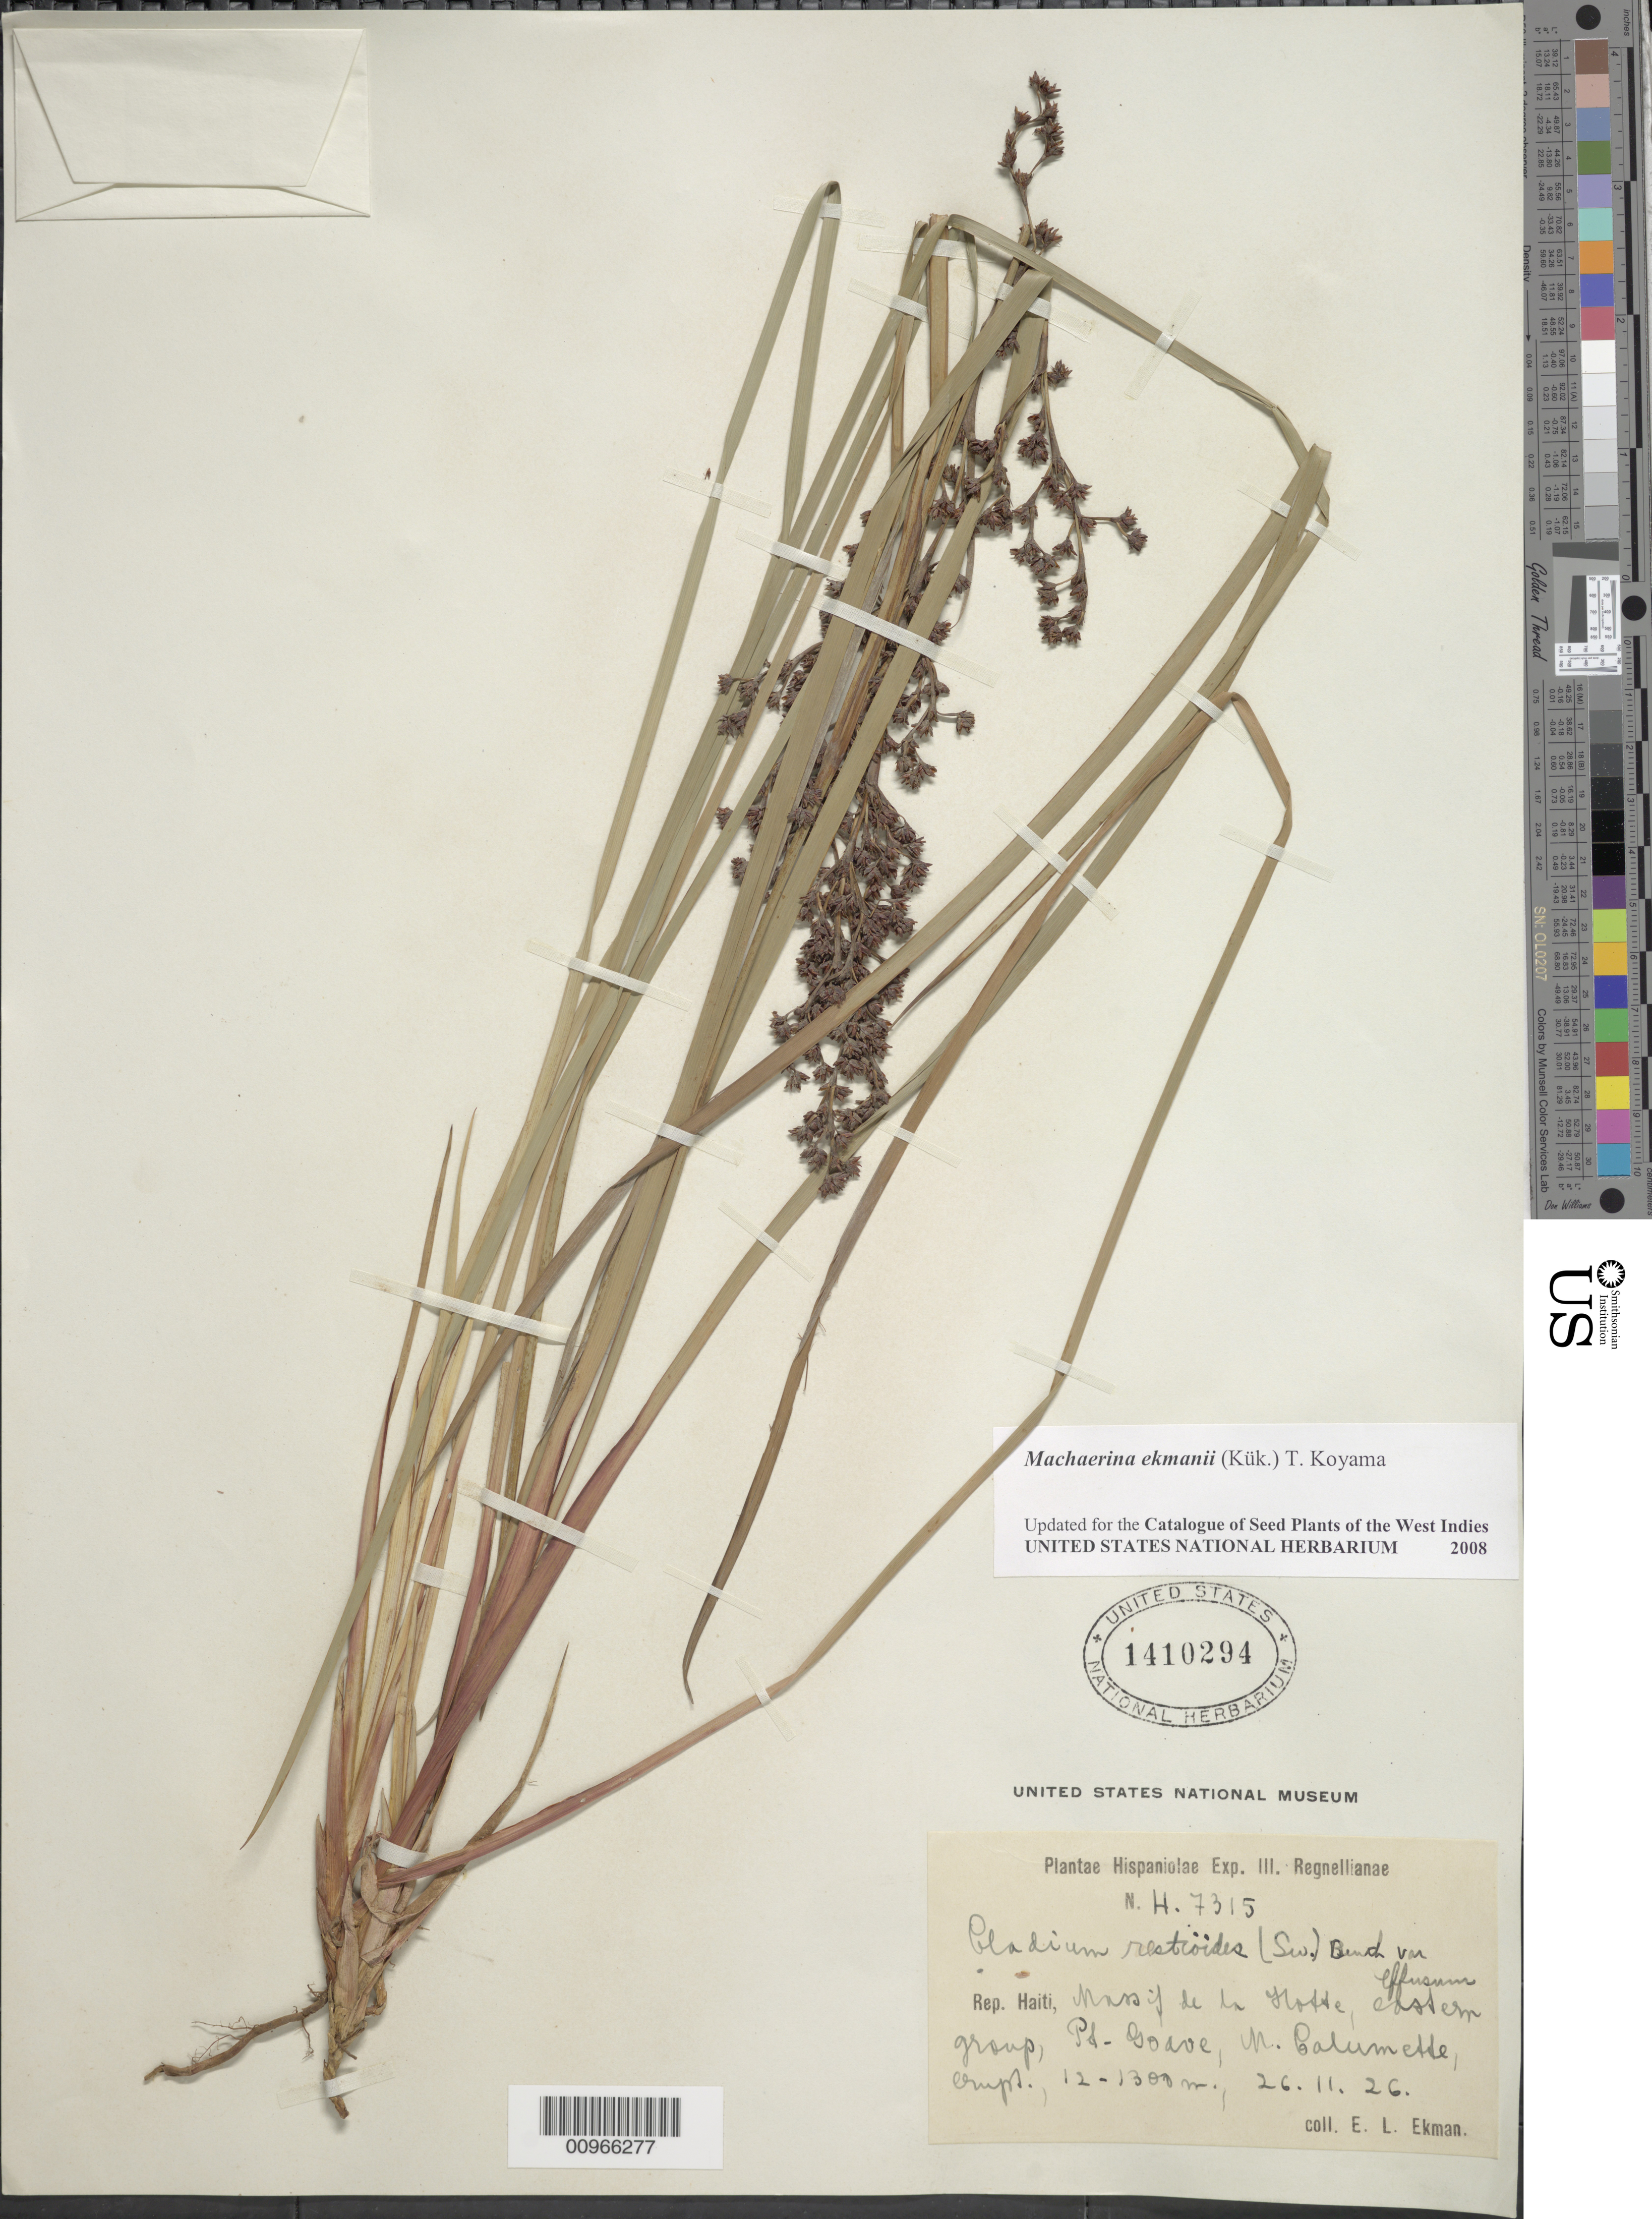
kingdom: Plantae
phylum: Tracheophyta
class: Liliopsida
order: Poales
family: Cyperaceae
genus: Machaerina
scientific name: Machaerina ekmanii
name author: (Kük.) T. Koyama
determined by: Strong, M. T., (US), Smithsonian Institution - National Museum of Natural History (UNITED STATES)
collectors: E. L. Ekman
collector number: H 7315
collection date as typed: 26 Nov 1926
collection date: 1926-11-26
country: Haiti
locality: Massif de la Hotte, Eastern Group, Pt. Goave, M. Calumette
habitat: "erupt"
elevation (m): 1200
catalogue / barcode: US 1410294